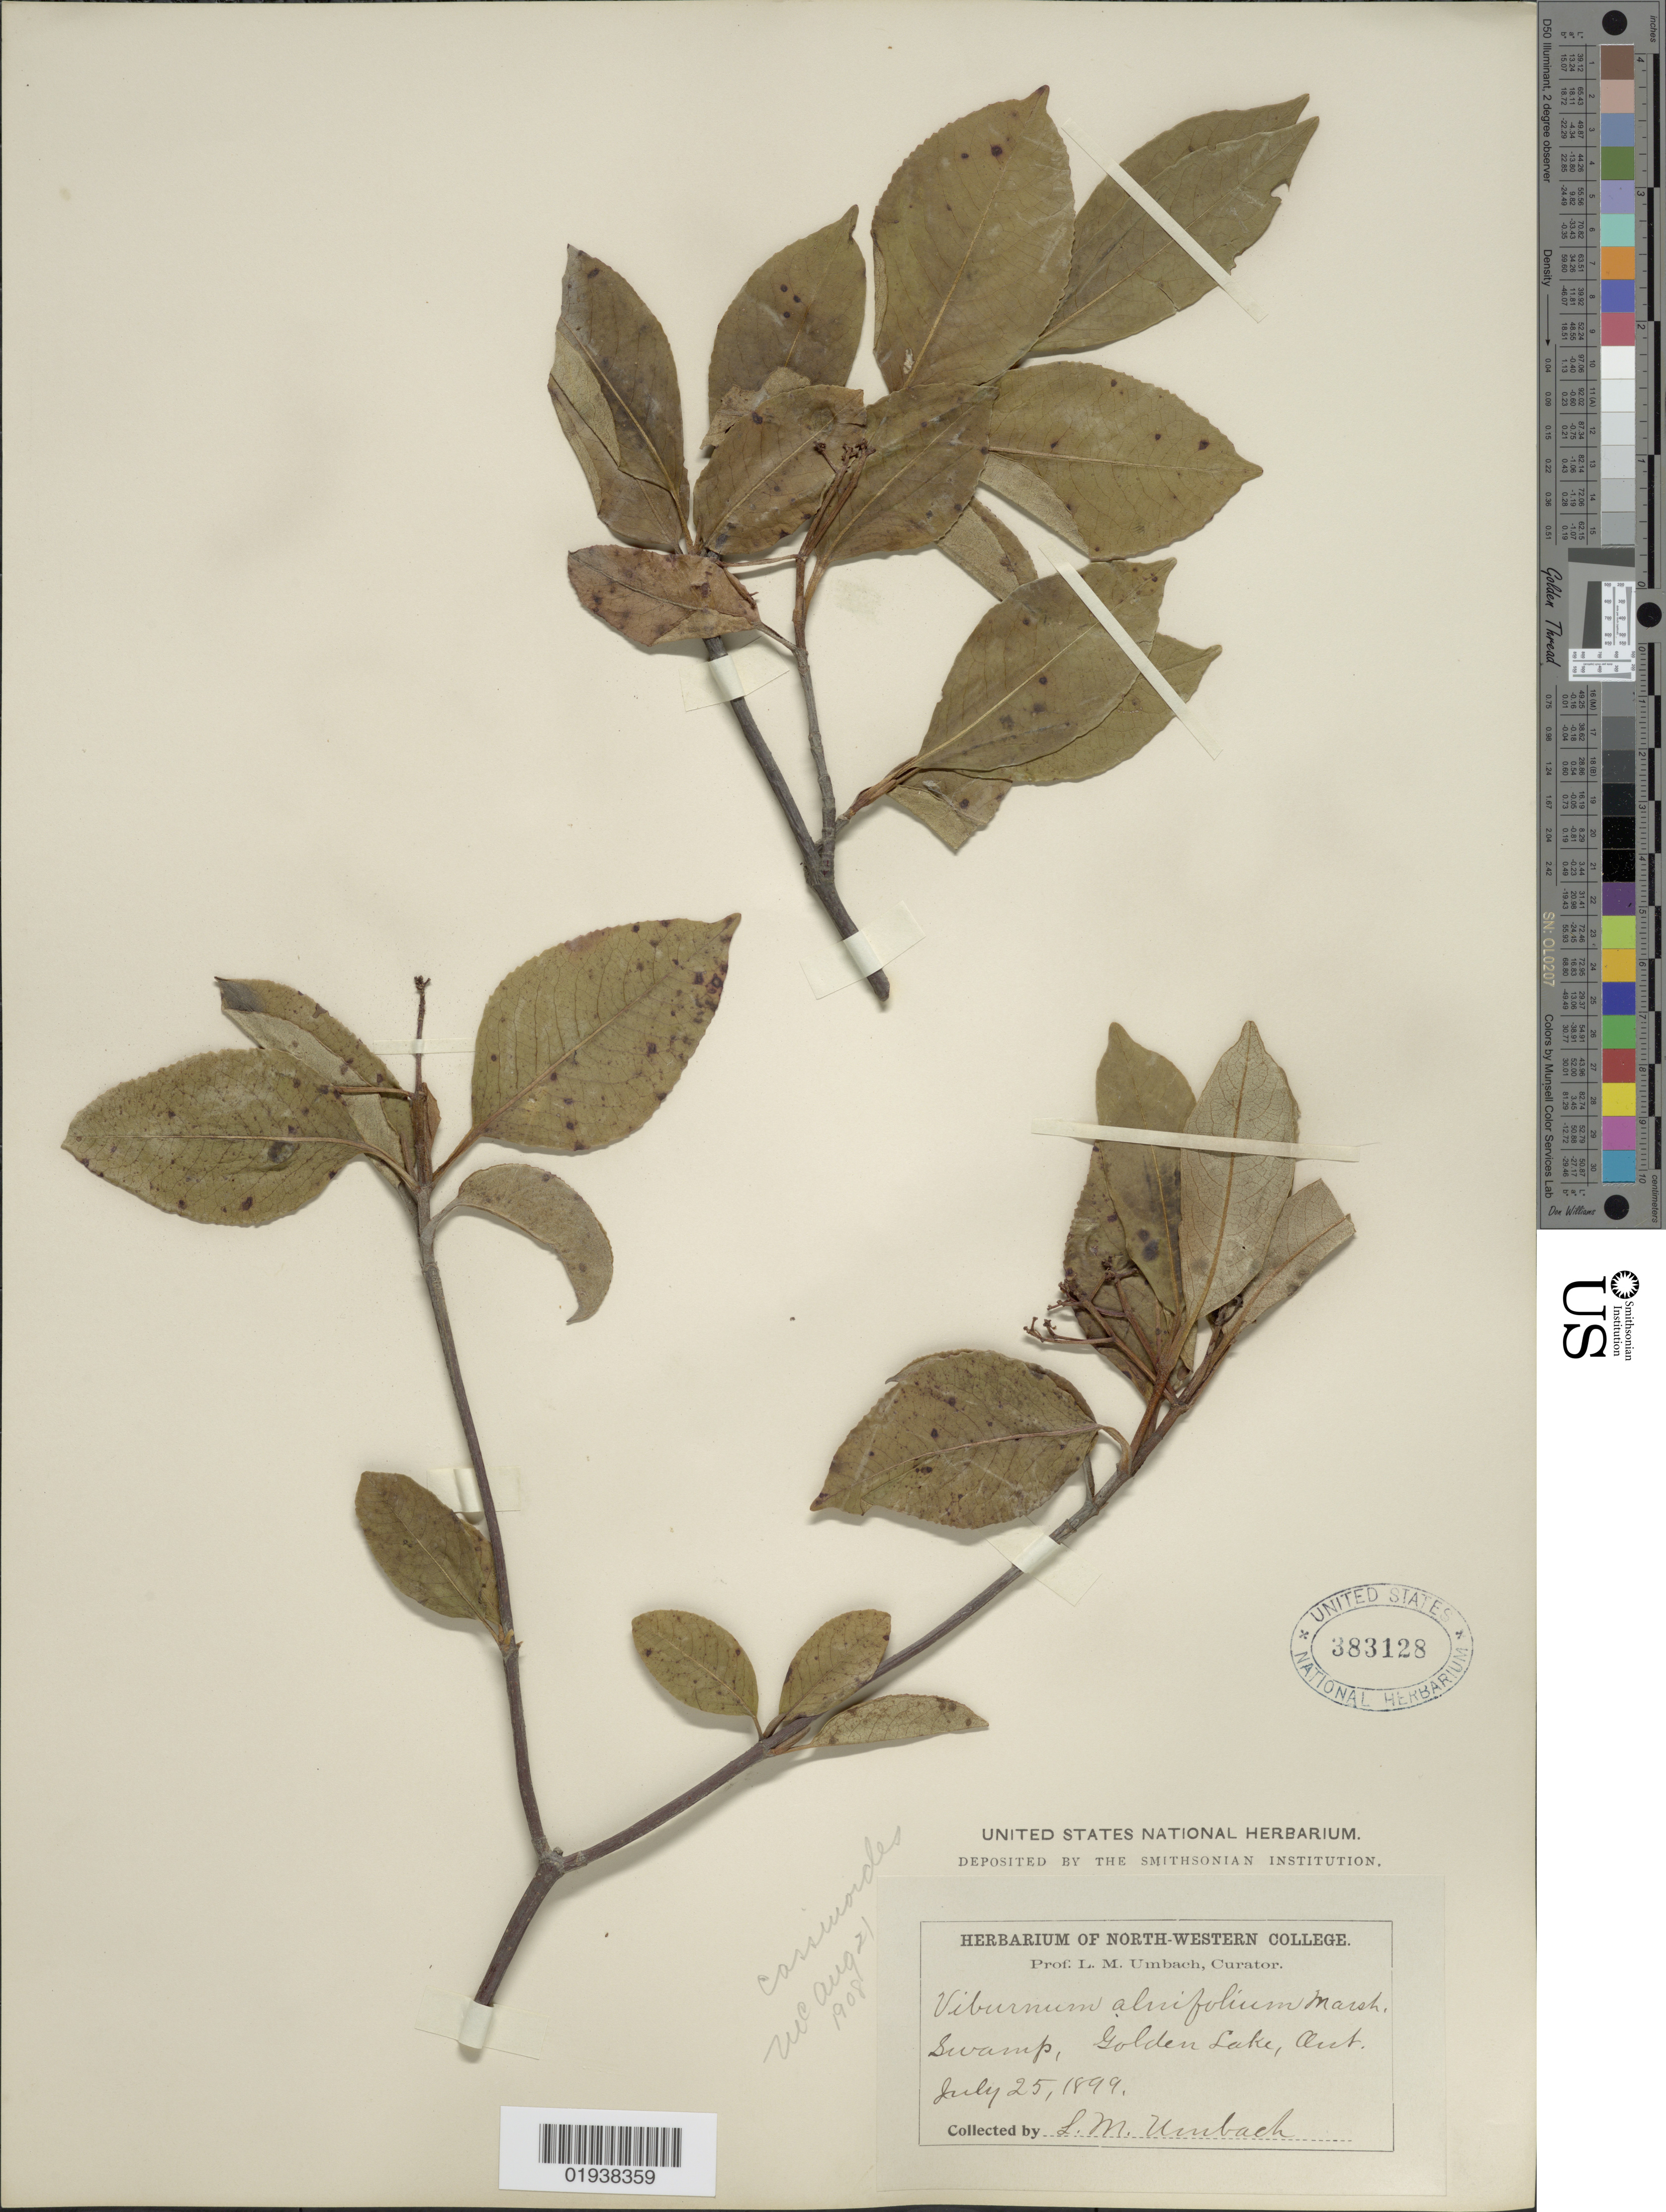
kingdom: Plantae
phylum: Tracheophyta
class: Magnoliopsida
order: Dipsacales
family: Viburnaceae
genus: Viburnum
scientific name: Viburnum cassinoides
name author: L.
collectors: L. M. Umbach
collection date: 1899-07-25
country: Canada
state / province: Ontario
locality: Swamp, Golden Lake.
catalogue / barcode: US 383128